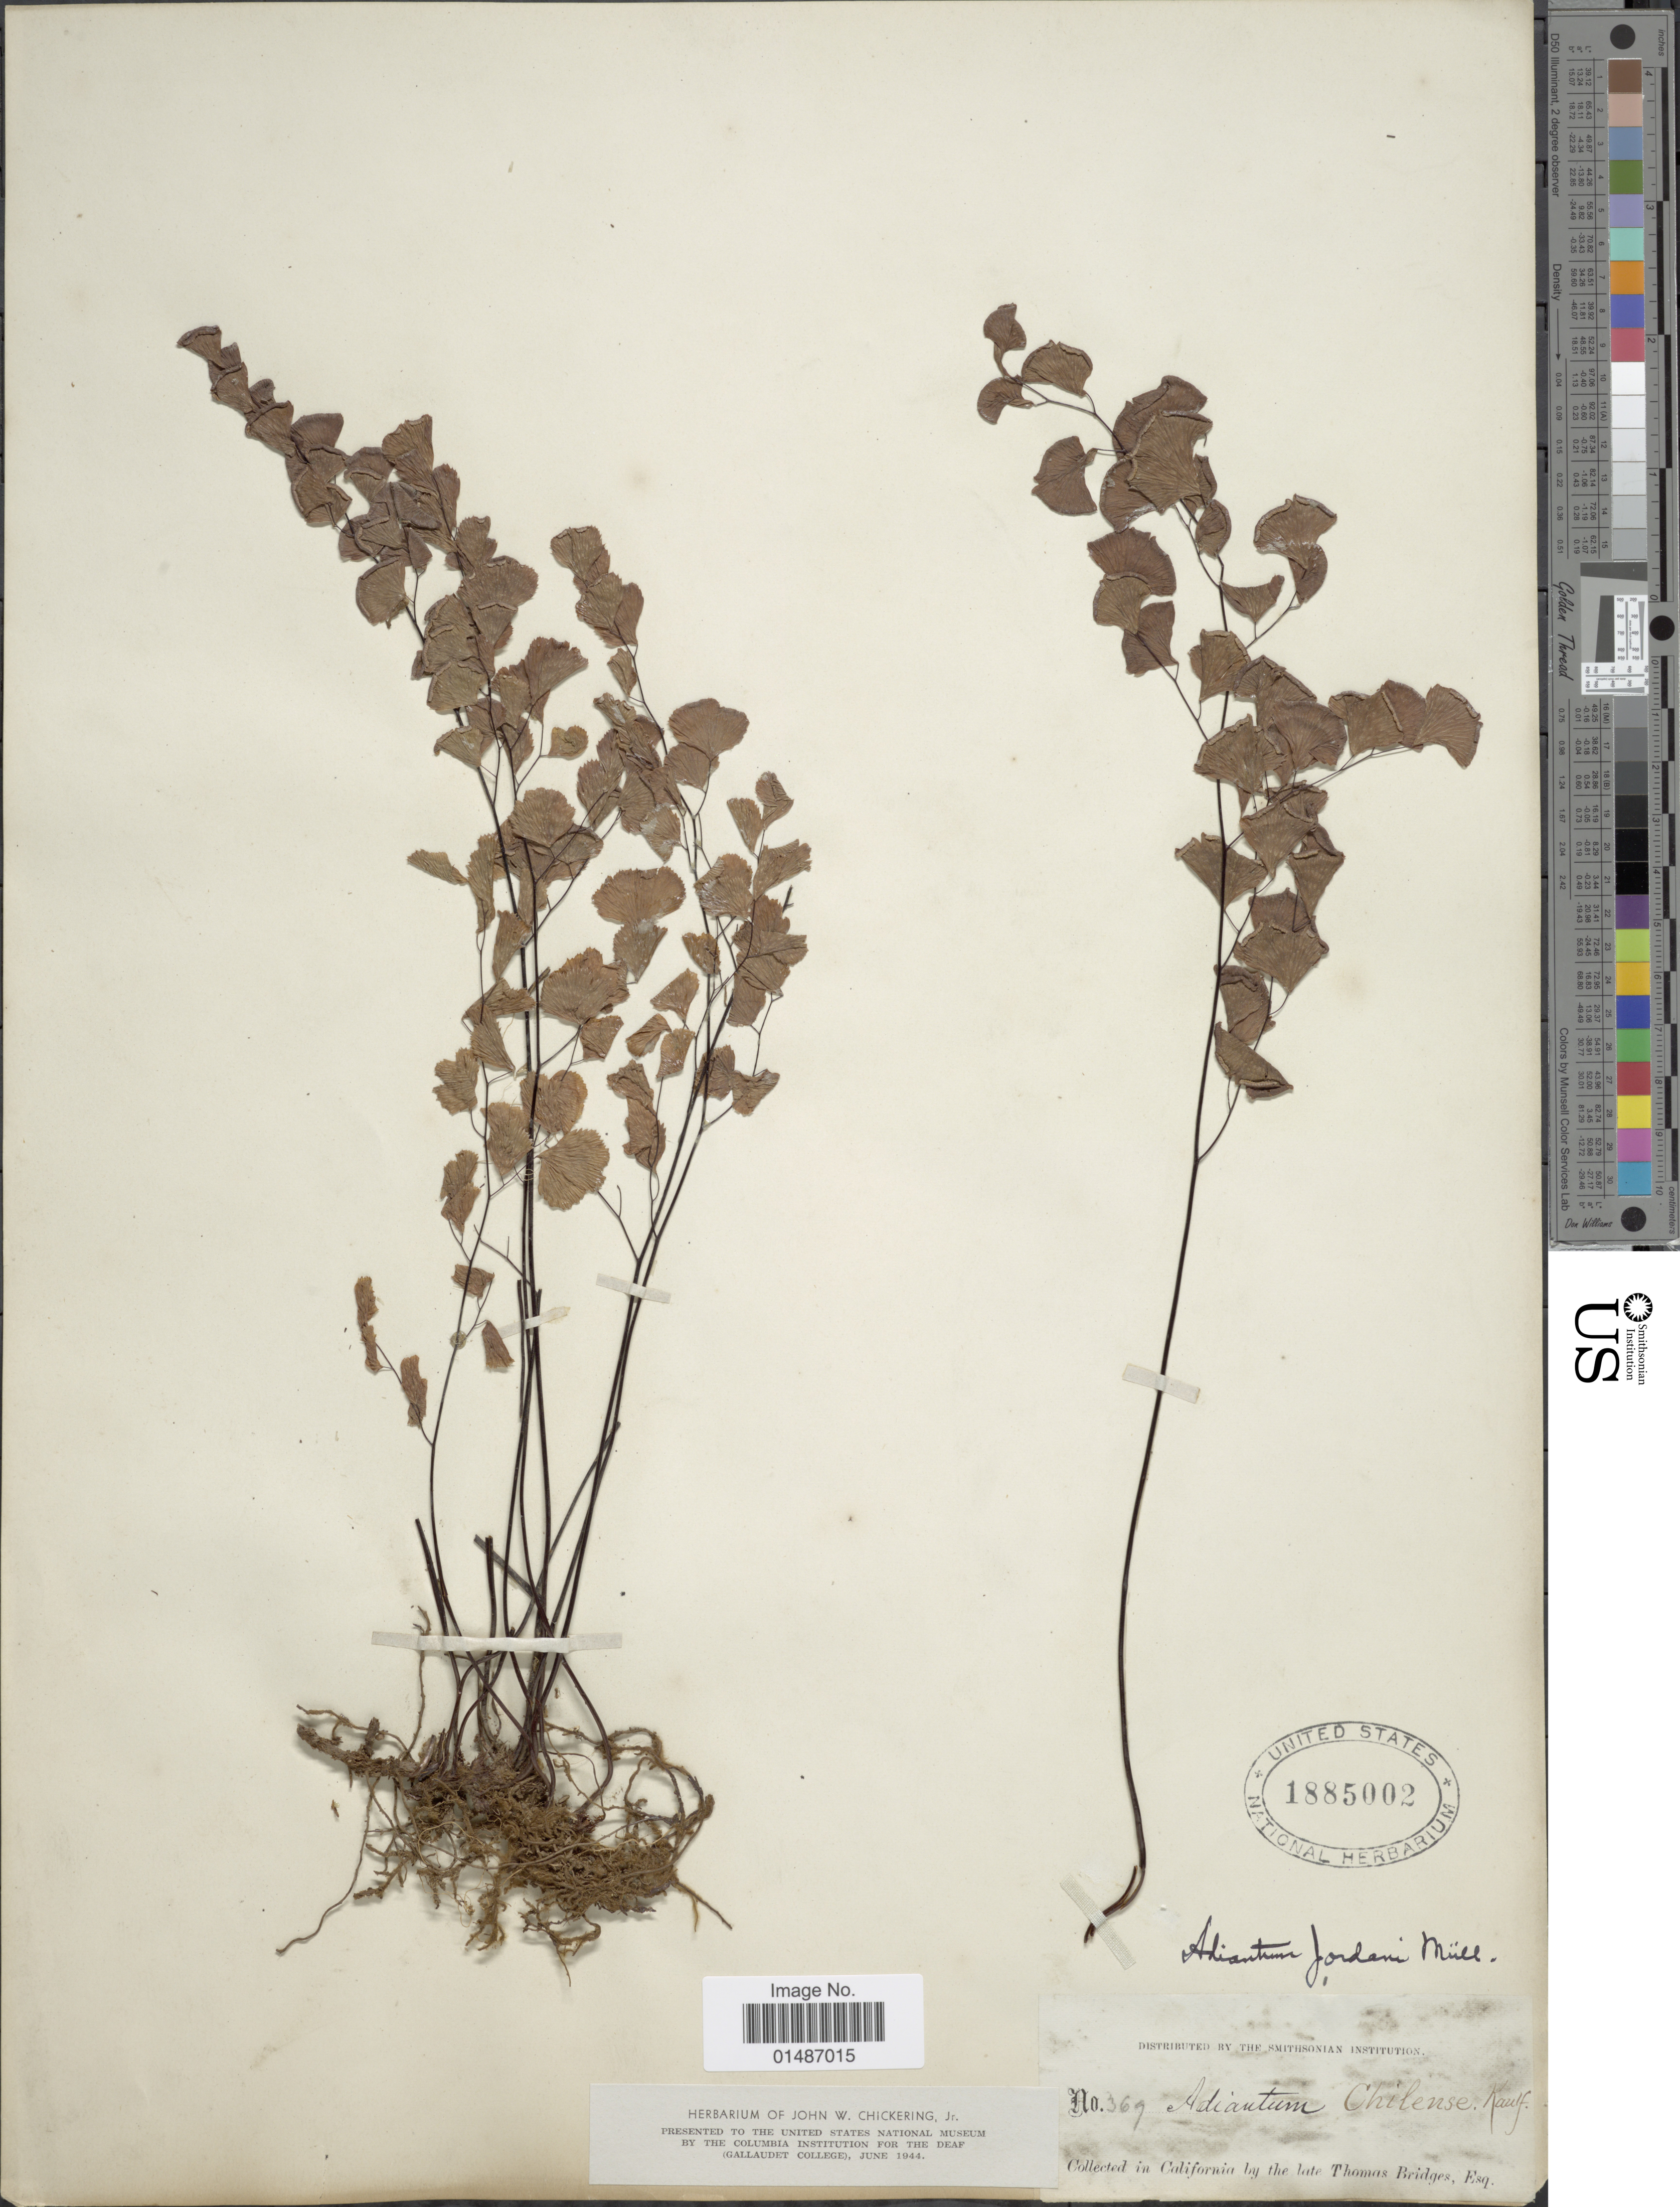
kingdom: Plantae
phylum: Tracheophyta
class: Polypodiopsida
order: Polypodiales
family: Pteridaceae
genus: Adiantum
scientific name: Adiantum jordanii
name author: C.H. Mull.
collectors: T. Bridges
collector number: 36*9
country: United States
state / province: California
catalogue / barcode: US 1885002